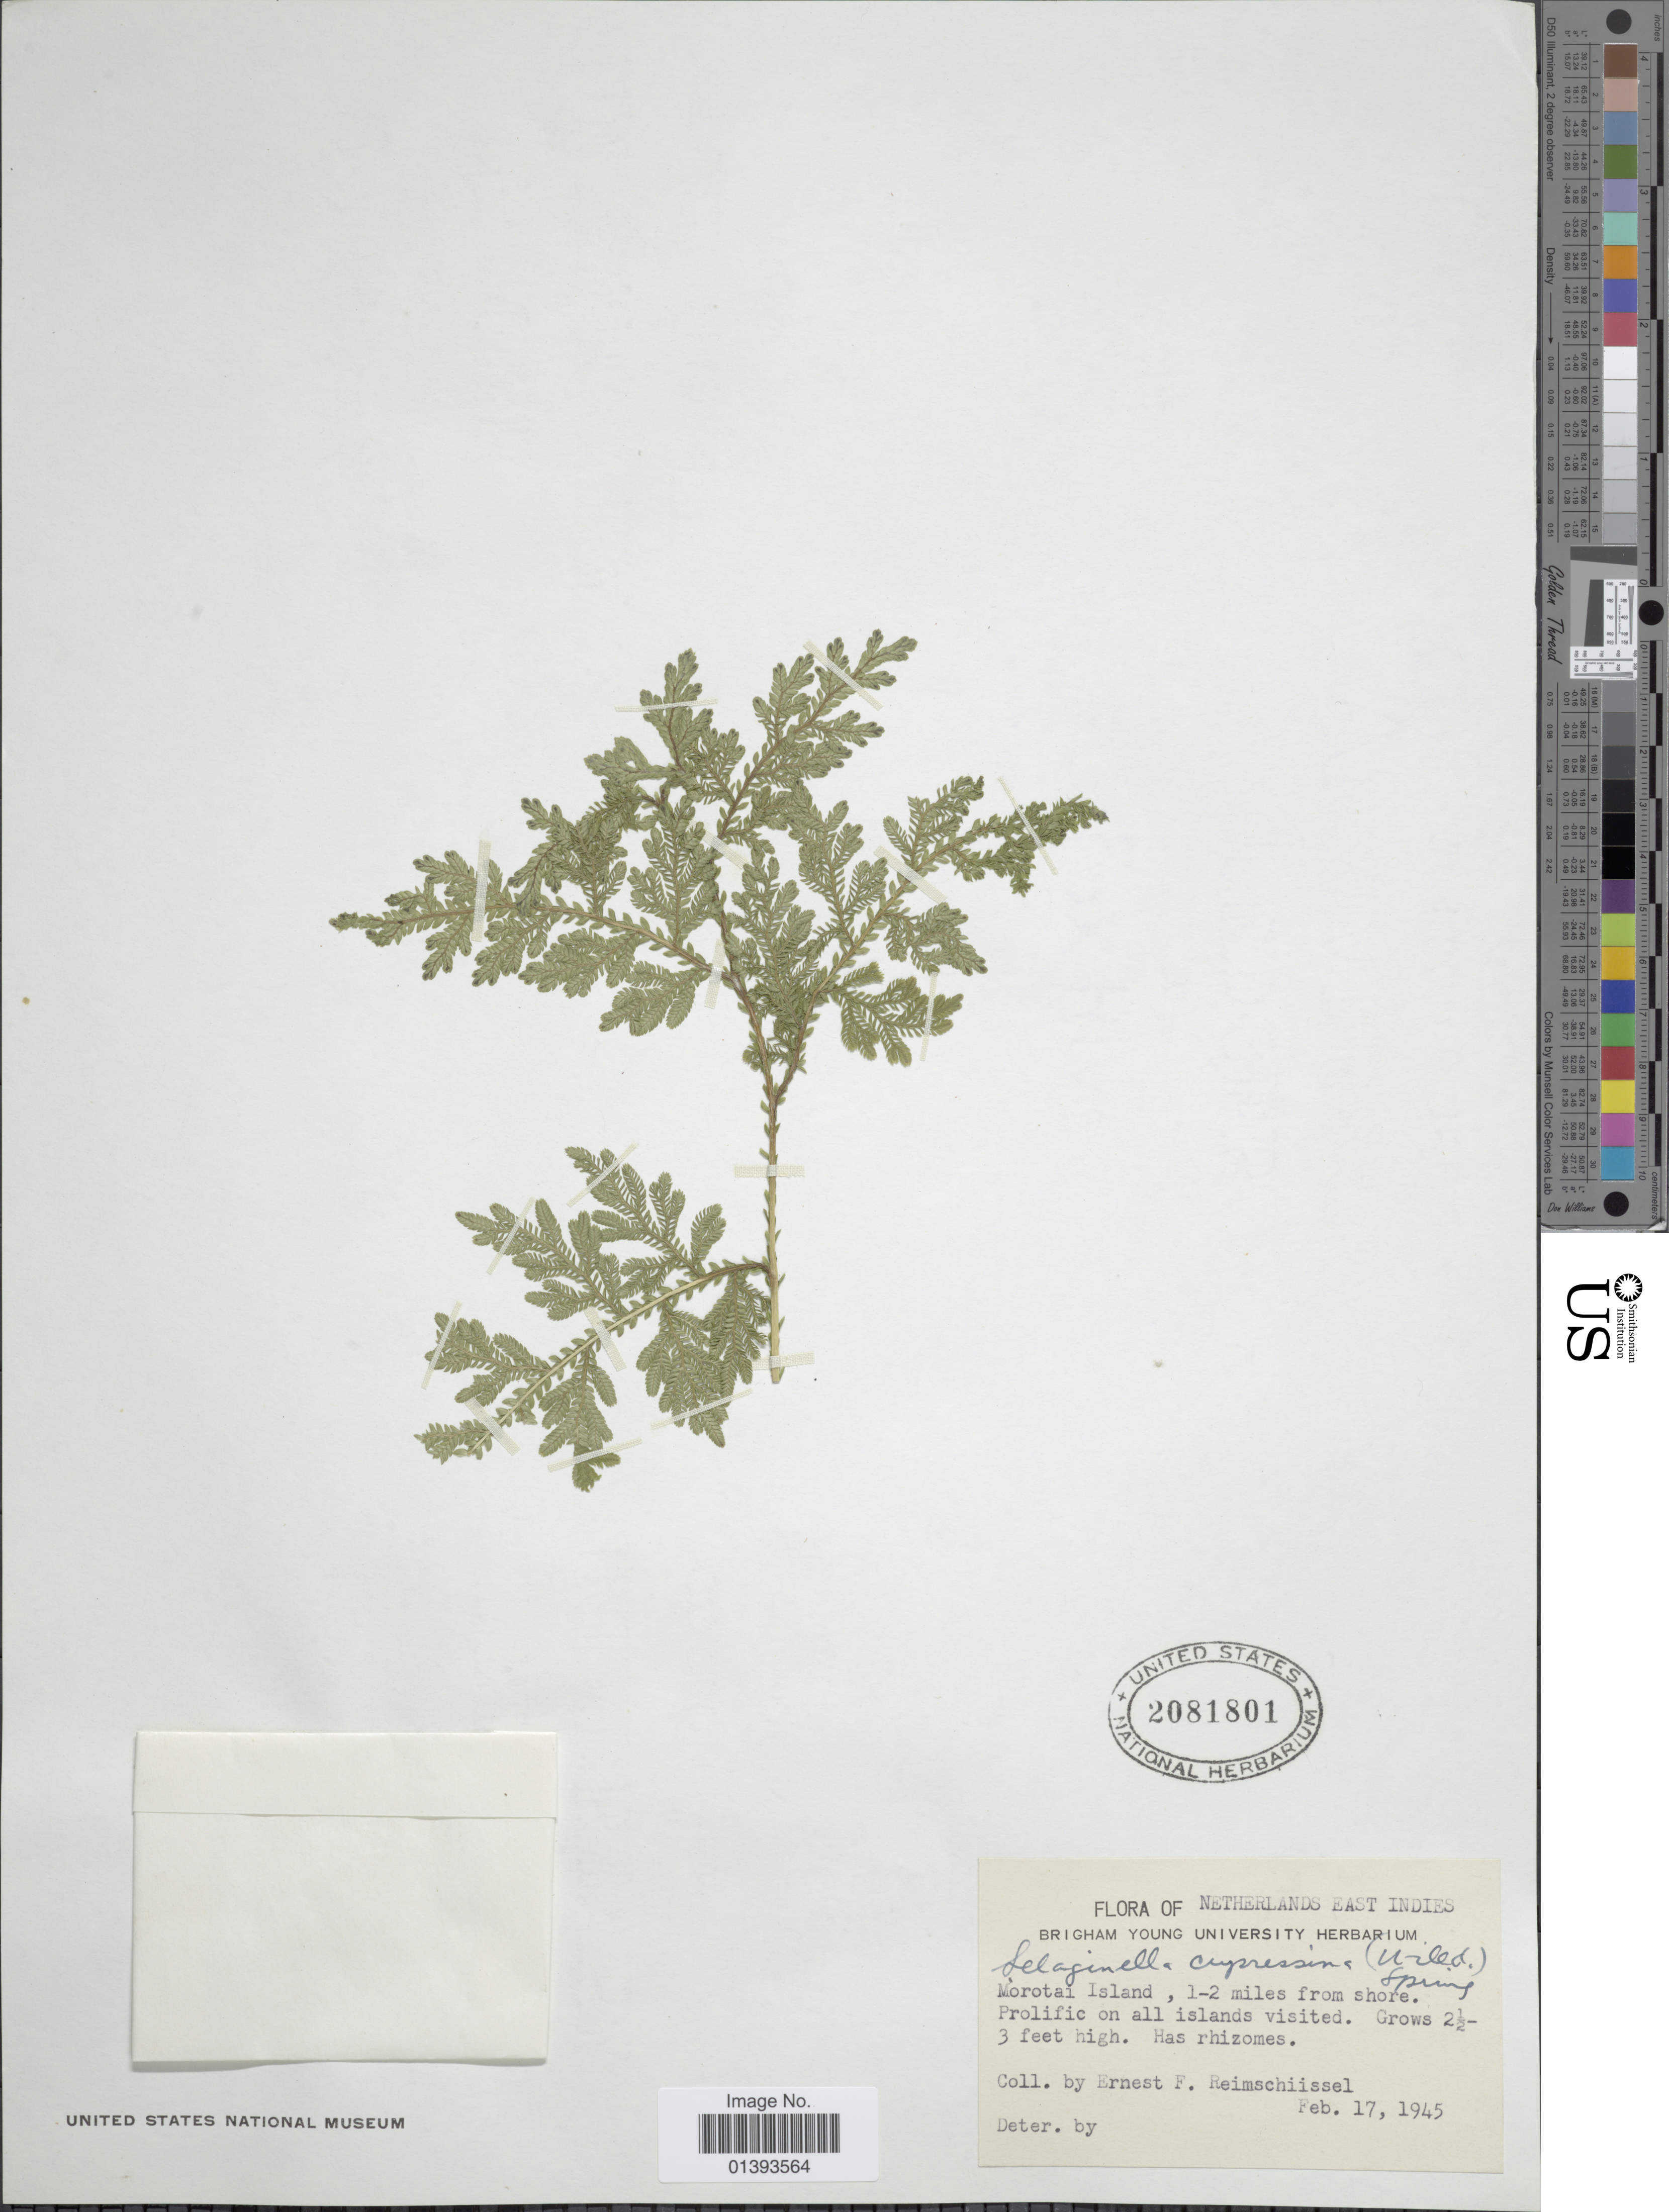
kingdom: Plantae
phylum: Tracheophyta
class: Lycopodiopsida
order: Selaginellales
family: Selaginellaceae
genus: Selaginella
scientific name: Selaginella cupressina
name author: (Willd.) Spring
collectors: E. Reimschiissel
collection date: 1945-02-17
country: Indonesia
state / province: Maluku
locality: Netherlands East Indies, Morotai Island, 1-2miles from shore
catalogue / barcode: US 2081801